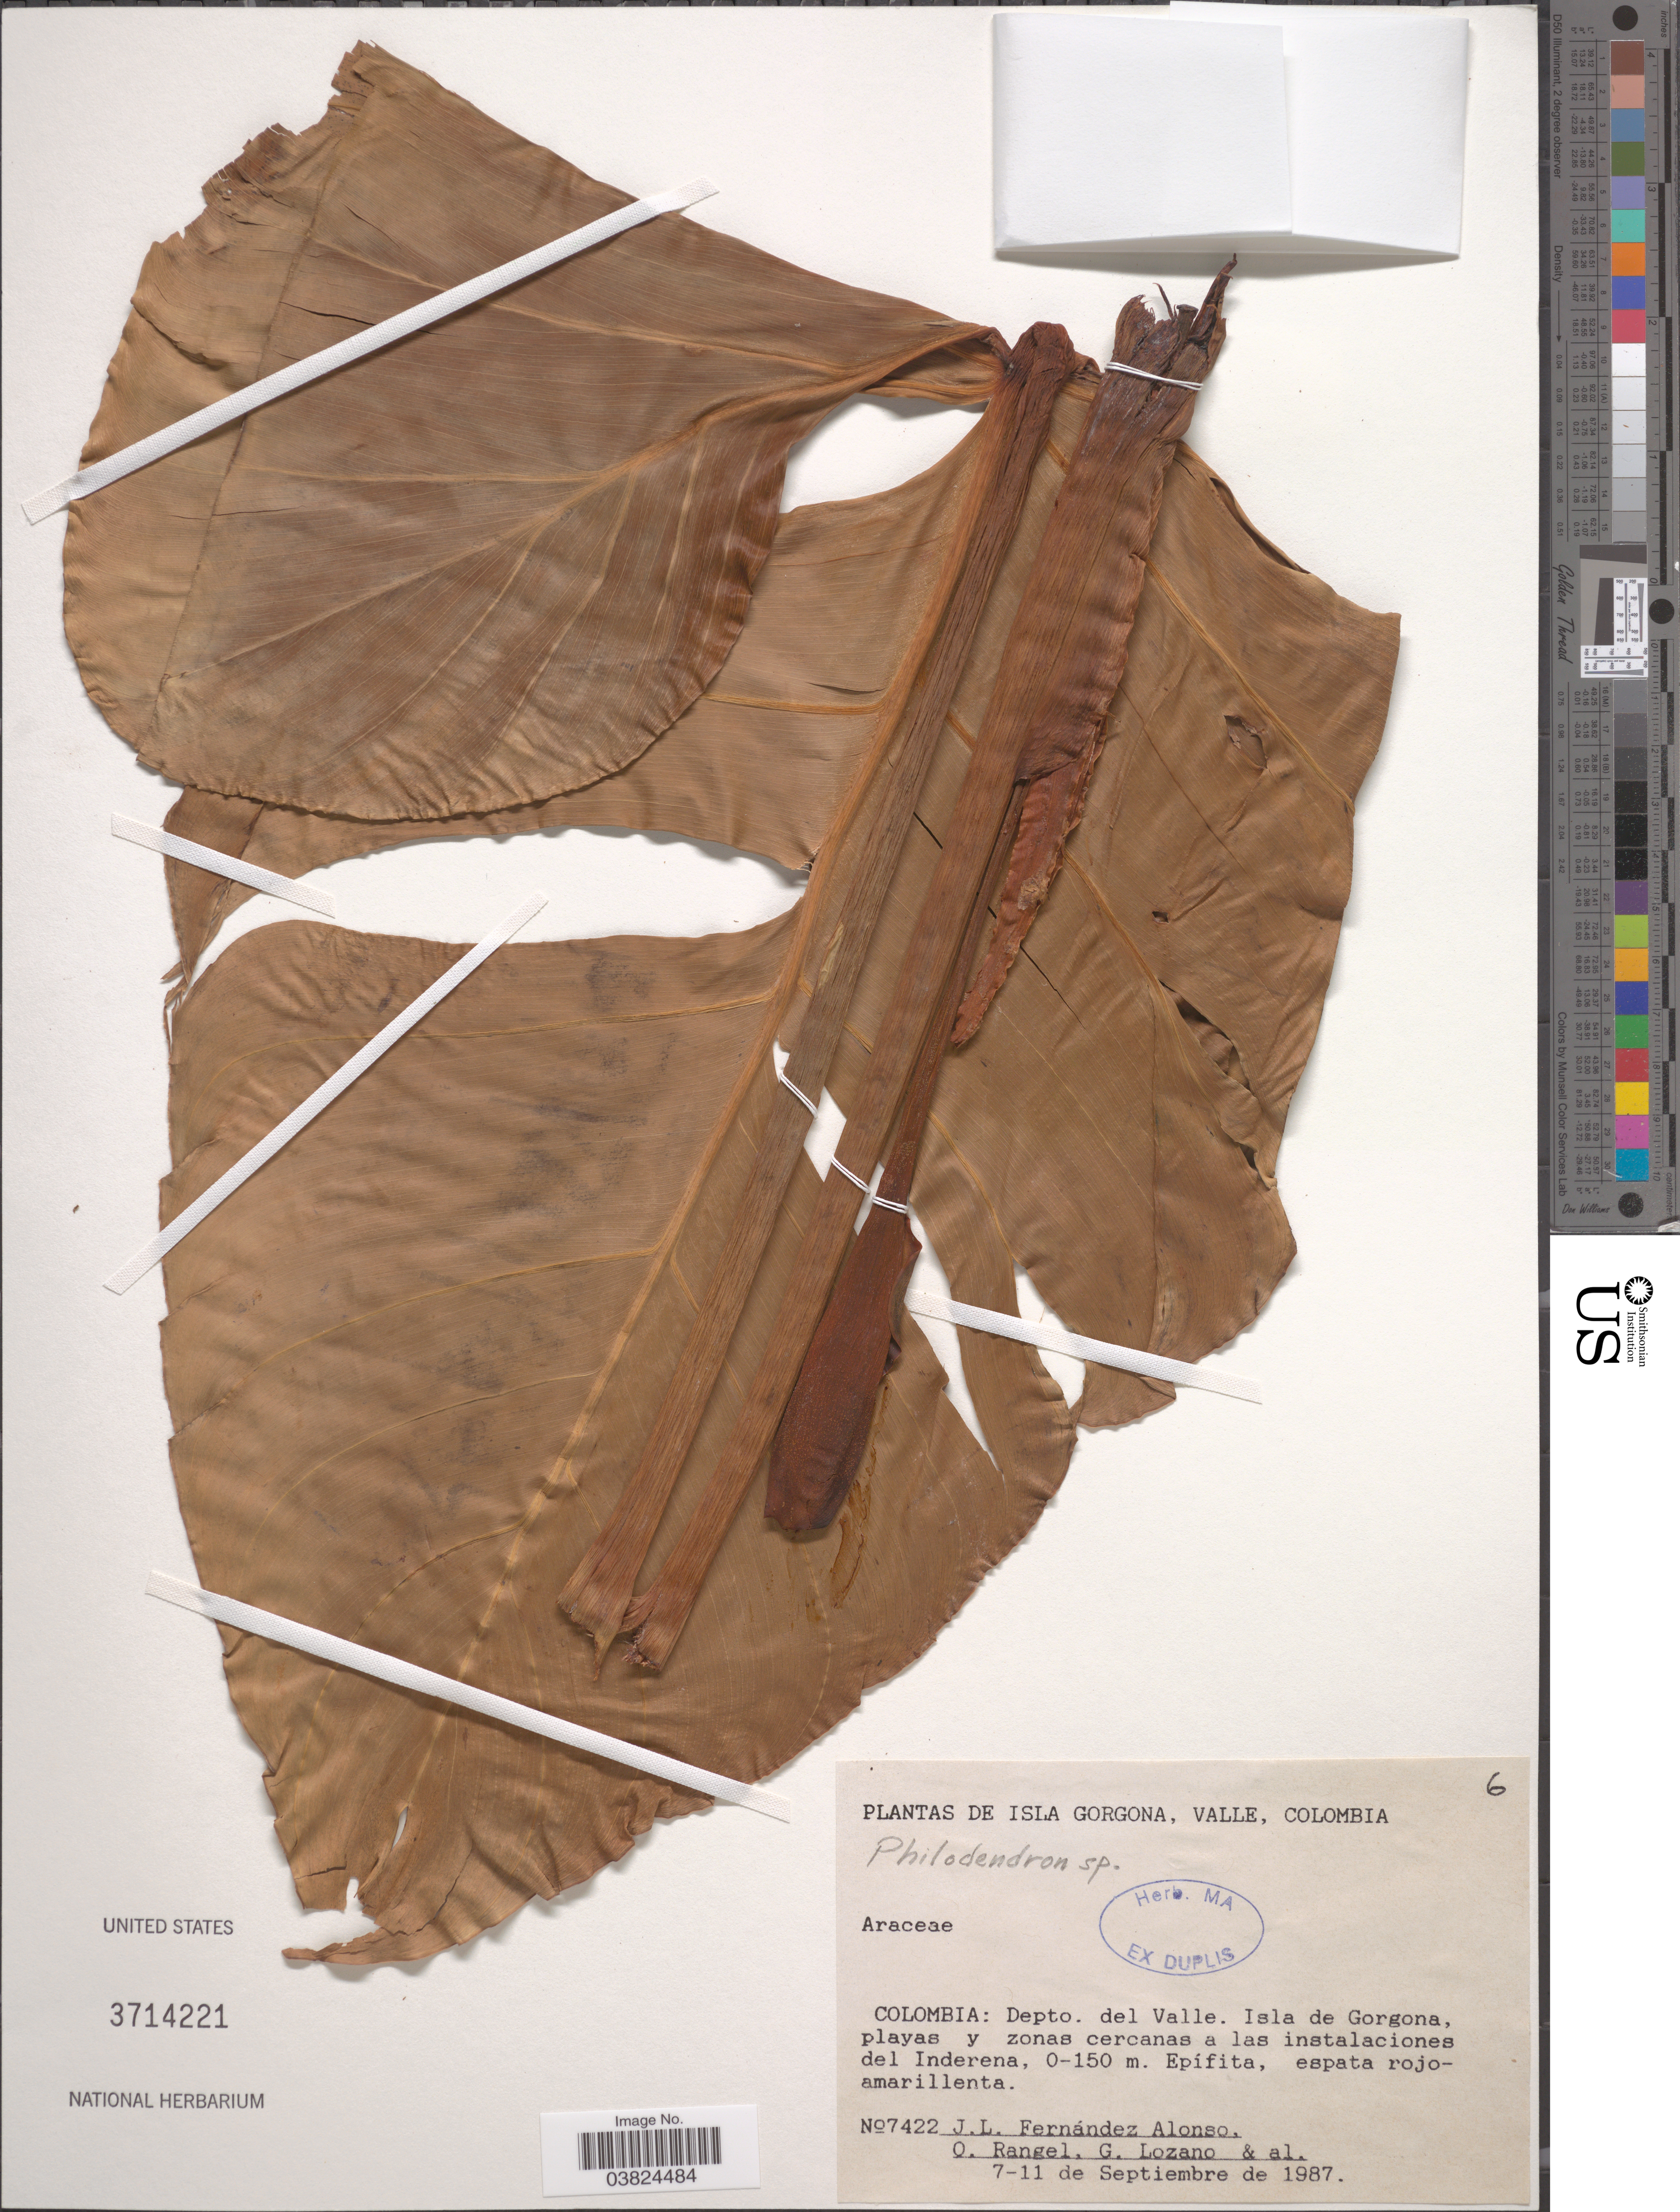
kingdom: Plantae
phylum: Tracheophyta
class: Liliopsida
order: Alismatales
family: Araceae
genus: Philodendron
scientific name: Philodendron sp.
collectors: J. L. Fernández-Alonso, O. Rangel, G. Lozano-Contreras & et al.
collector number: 7422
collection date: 1987-09-07/1987-09-11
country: Colombia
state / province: Valle del Cauca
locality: Depto. del Valle. Isla de Gorgona, playas y zonas cercanas a las instalaciones del Inderena.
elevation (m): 0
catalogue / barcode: US 3714221